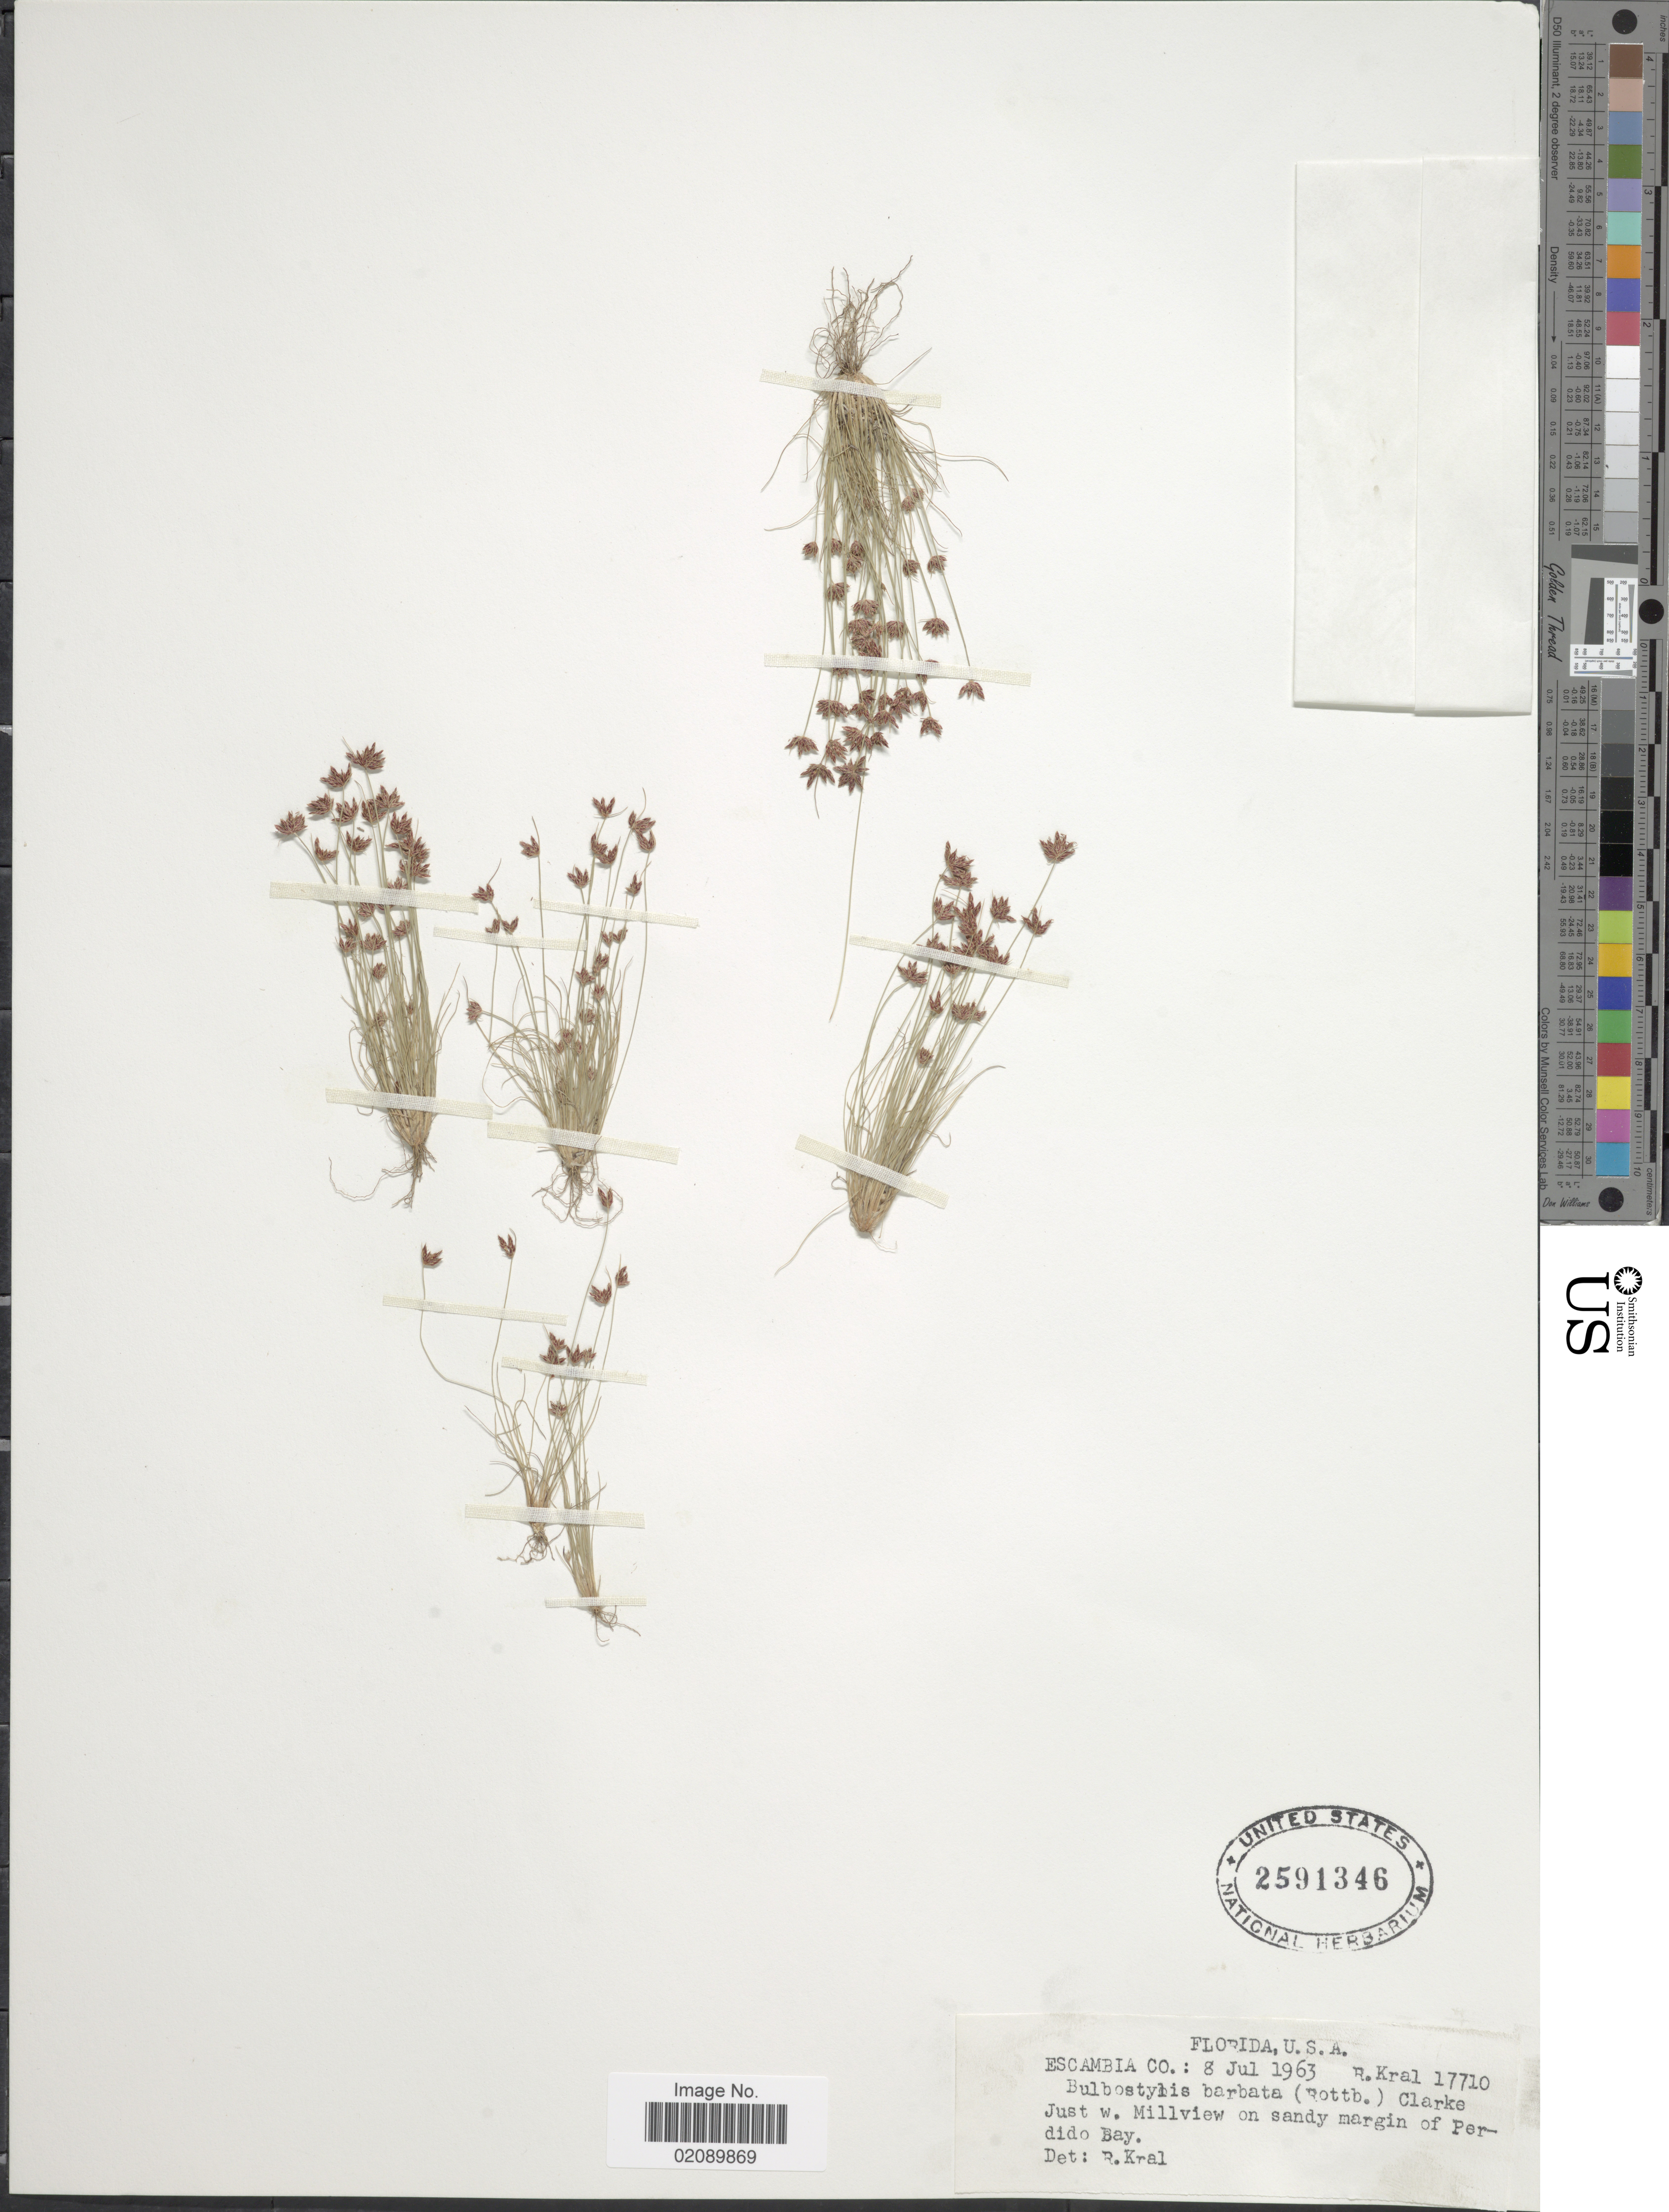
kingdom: Plantae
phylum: Tracheophyta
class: Liliopsida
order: Poales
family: Cyperaceae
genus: Bulbostylis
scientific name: Bulbostylis barbata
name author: (Rottb.) C.B. Clarke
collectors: R. Kral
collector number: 17710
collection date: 1963-07-08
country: United States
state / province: Florida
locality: Escambia Co. Just w. Millview on sandy margin of Perdido Bay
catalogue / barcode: US 2591346